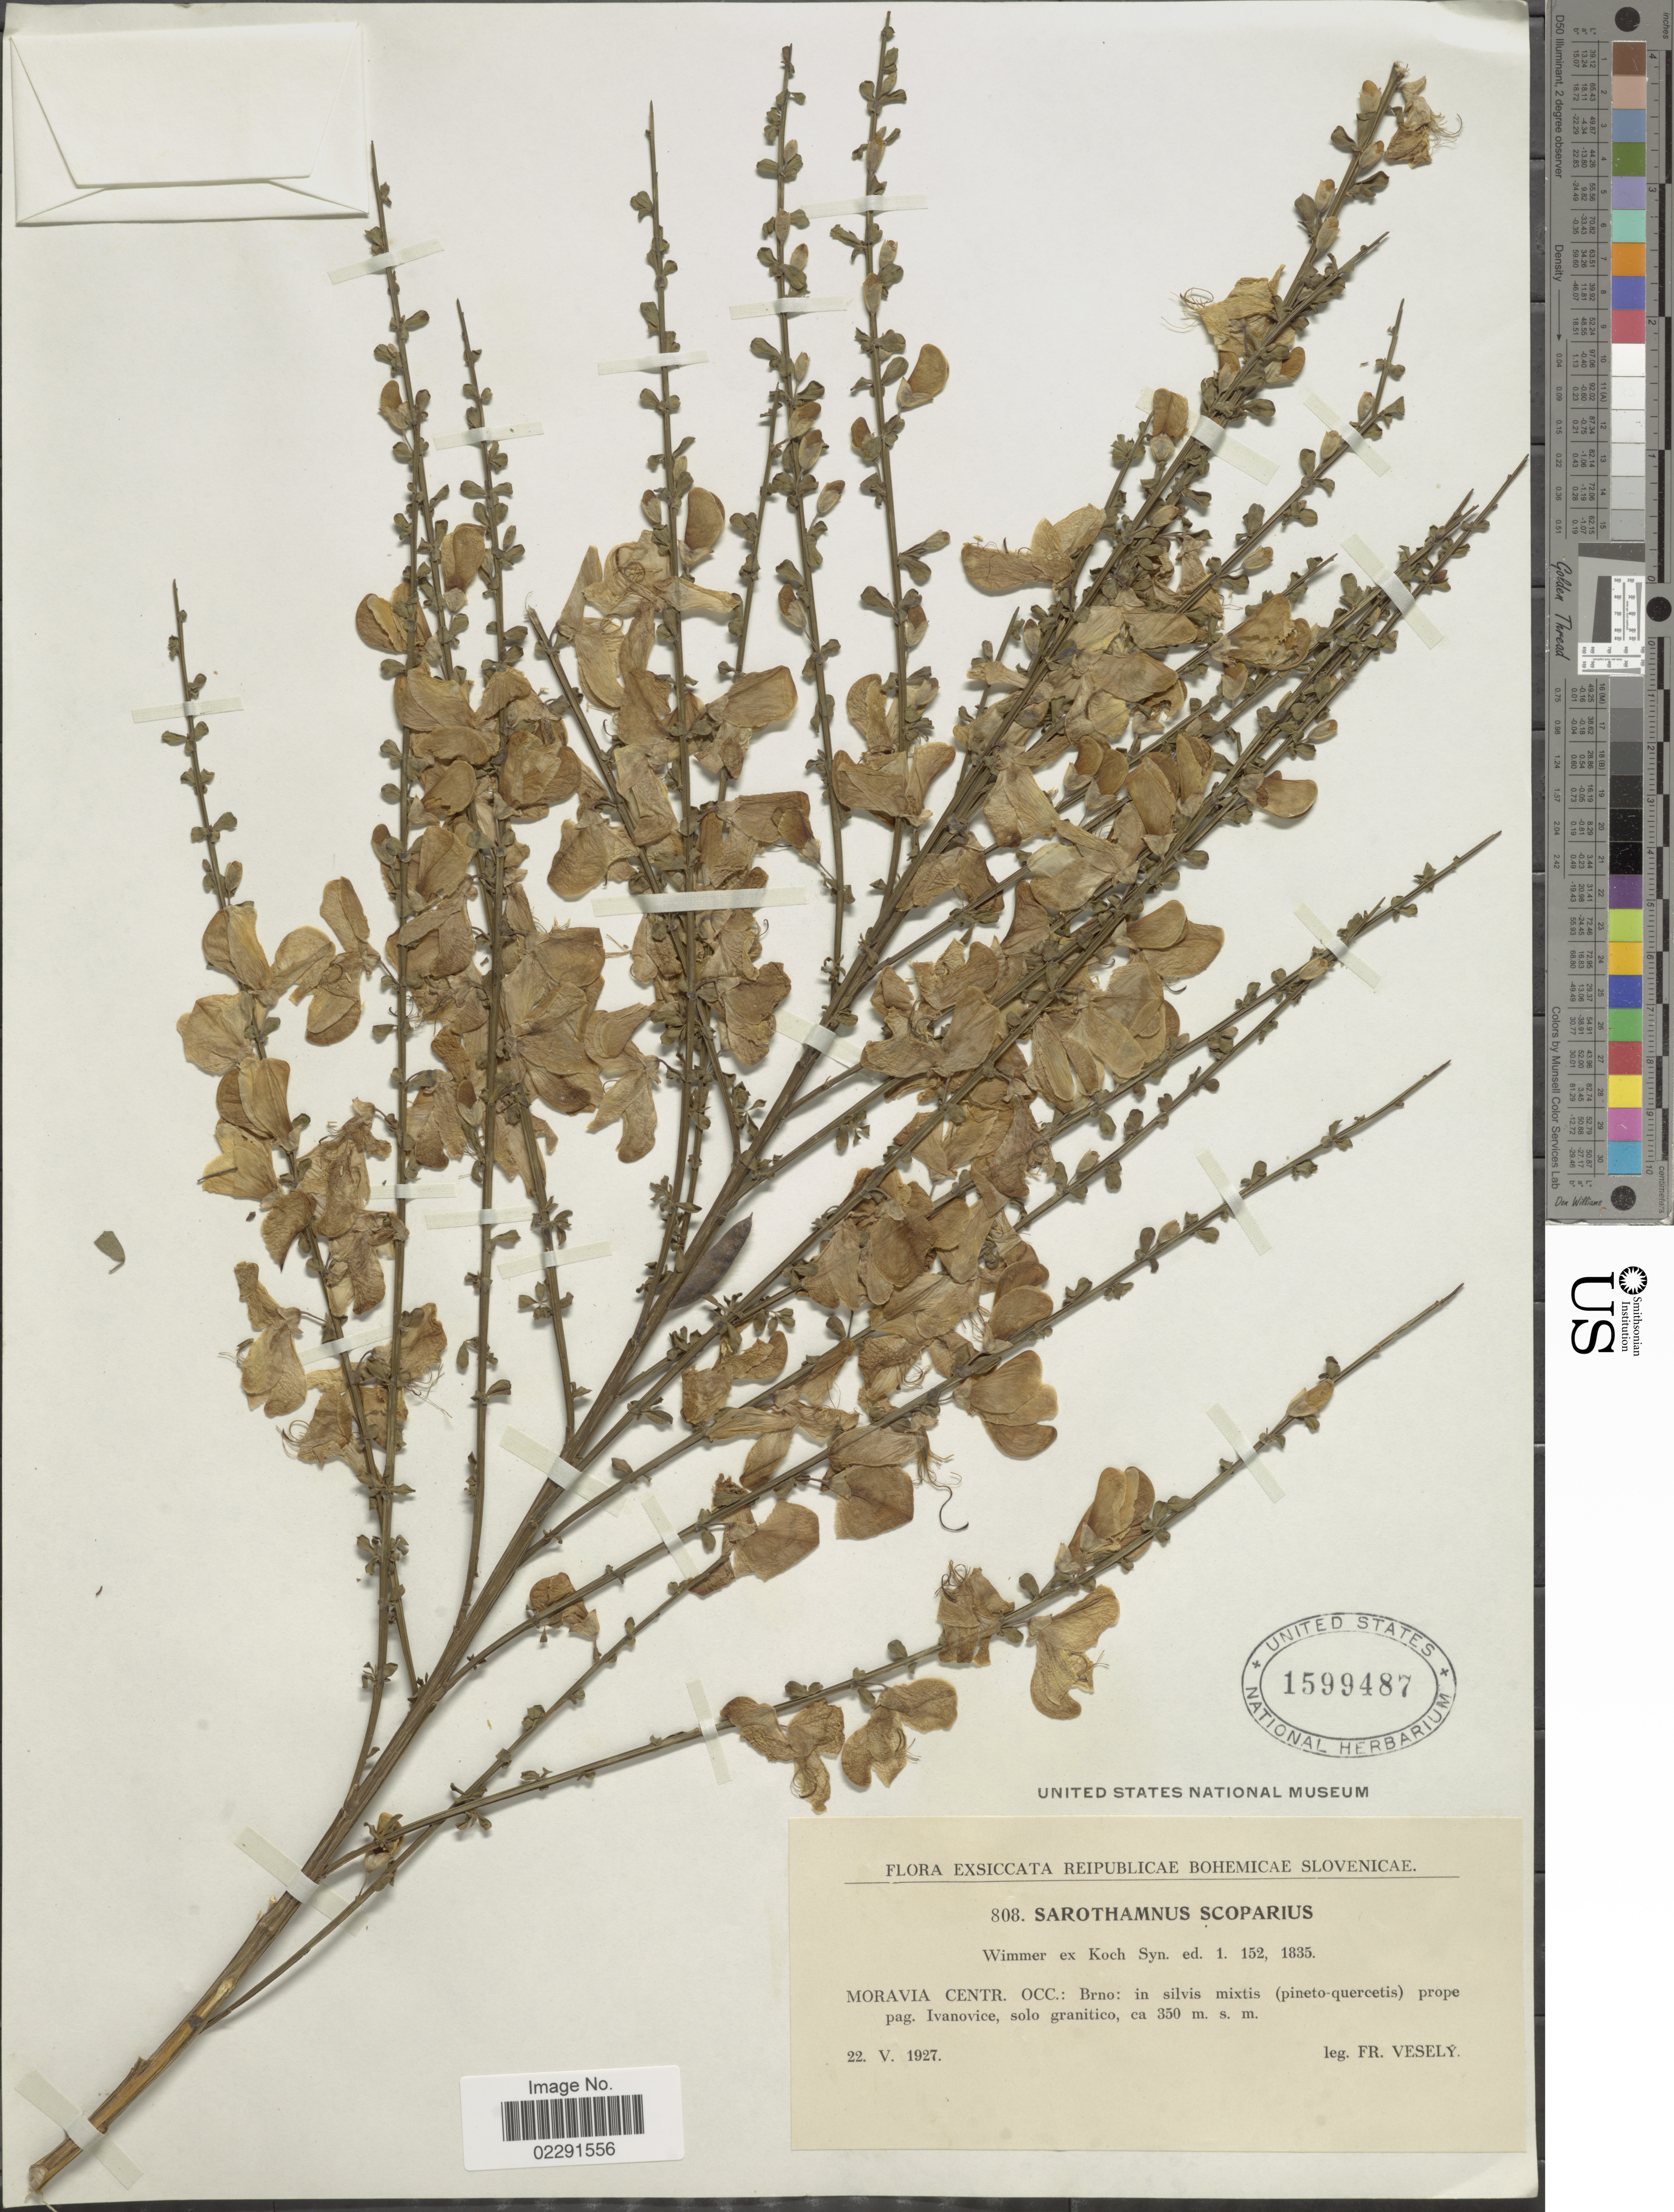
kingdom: Plantae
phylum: Tracheophyta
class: Magnoliopsida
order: Fabales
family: Fabaceae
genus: Cytisus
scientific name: Cytisus scoparius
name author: (L.) Link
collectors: Vesely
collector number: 808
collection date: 1927-05-22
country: Czechia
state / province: Moravian-Silesian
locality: Moravia centr. Occ.: brno: in silvis mixtis (pineto-quercetis) prope pag. Ivanovice, solo granitico.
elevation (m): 350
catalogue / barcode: US 1599487